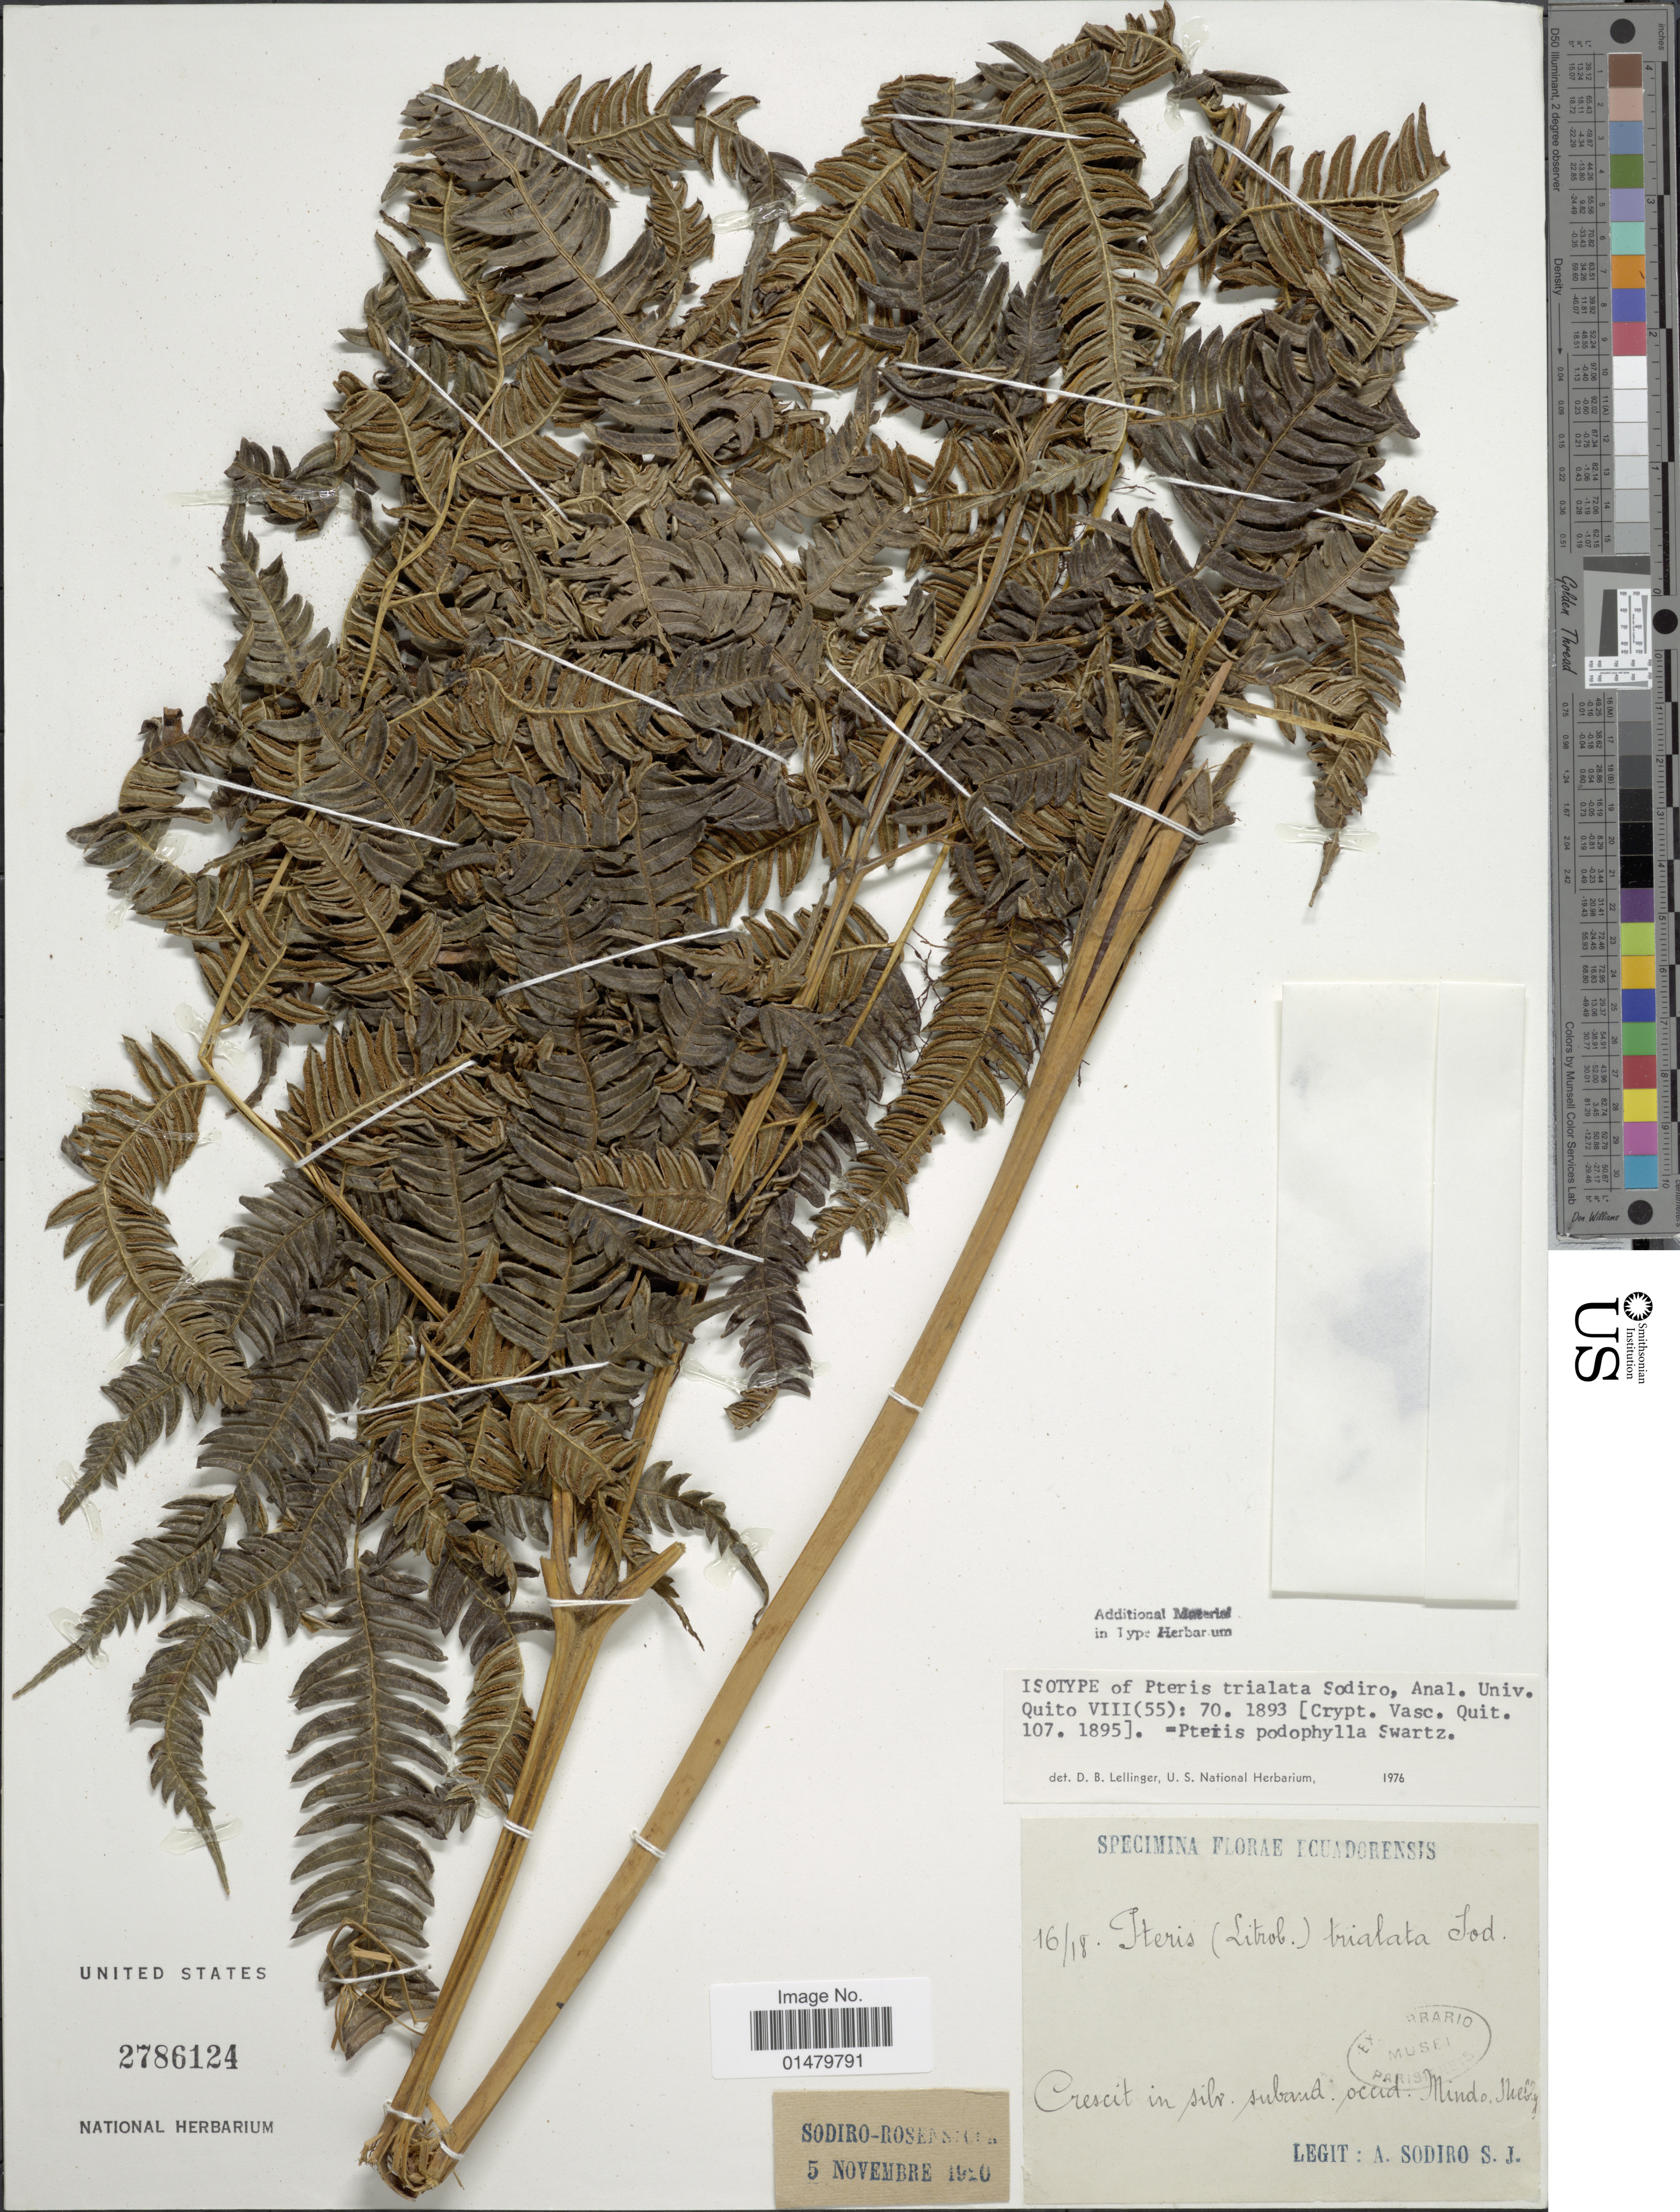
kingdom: Plantae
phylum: Tracheophyta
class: Polypodiopsida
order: Polypodiales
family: Pteridaceae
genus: Pteris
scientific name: Pteris podophylla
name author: Sw.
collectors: S. Sodiro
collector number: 16/18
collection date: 1920-11-05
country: Ecuador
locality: Florae Ecuadorensis. Crescit in silv. suband. occid. Mindo. Nicoy. [interpreted]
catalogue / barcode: US 2786124